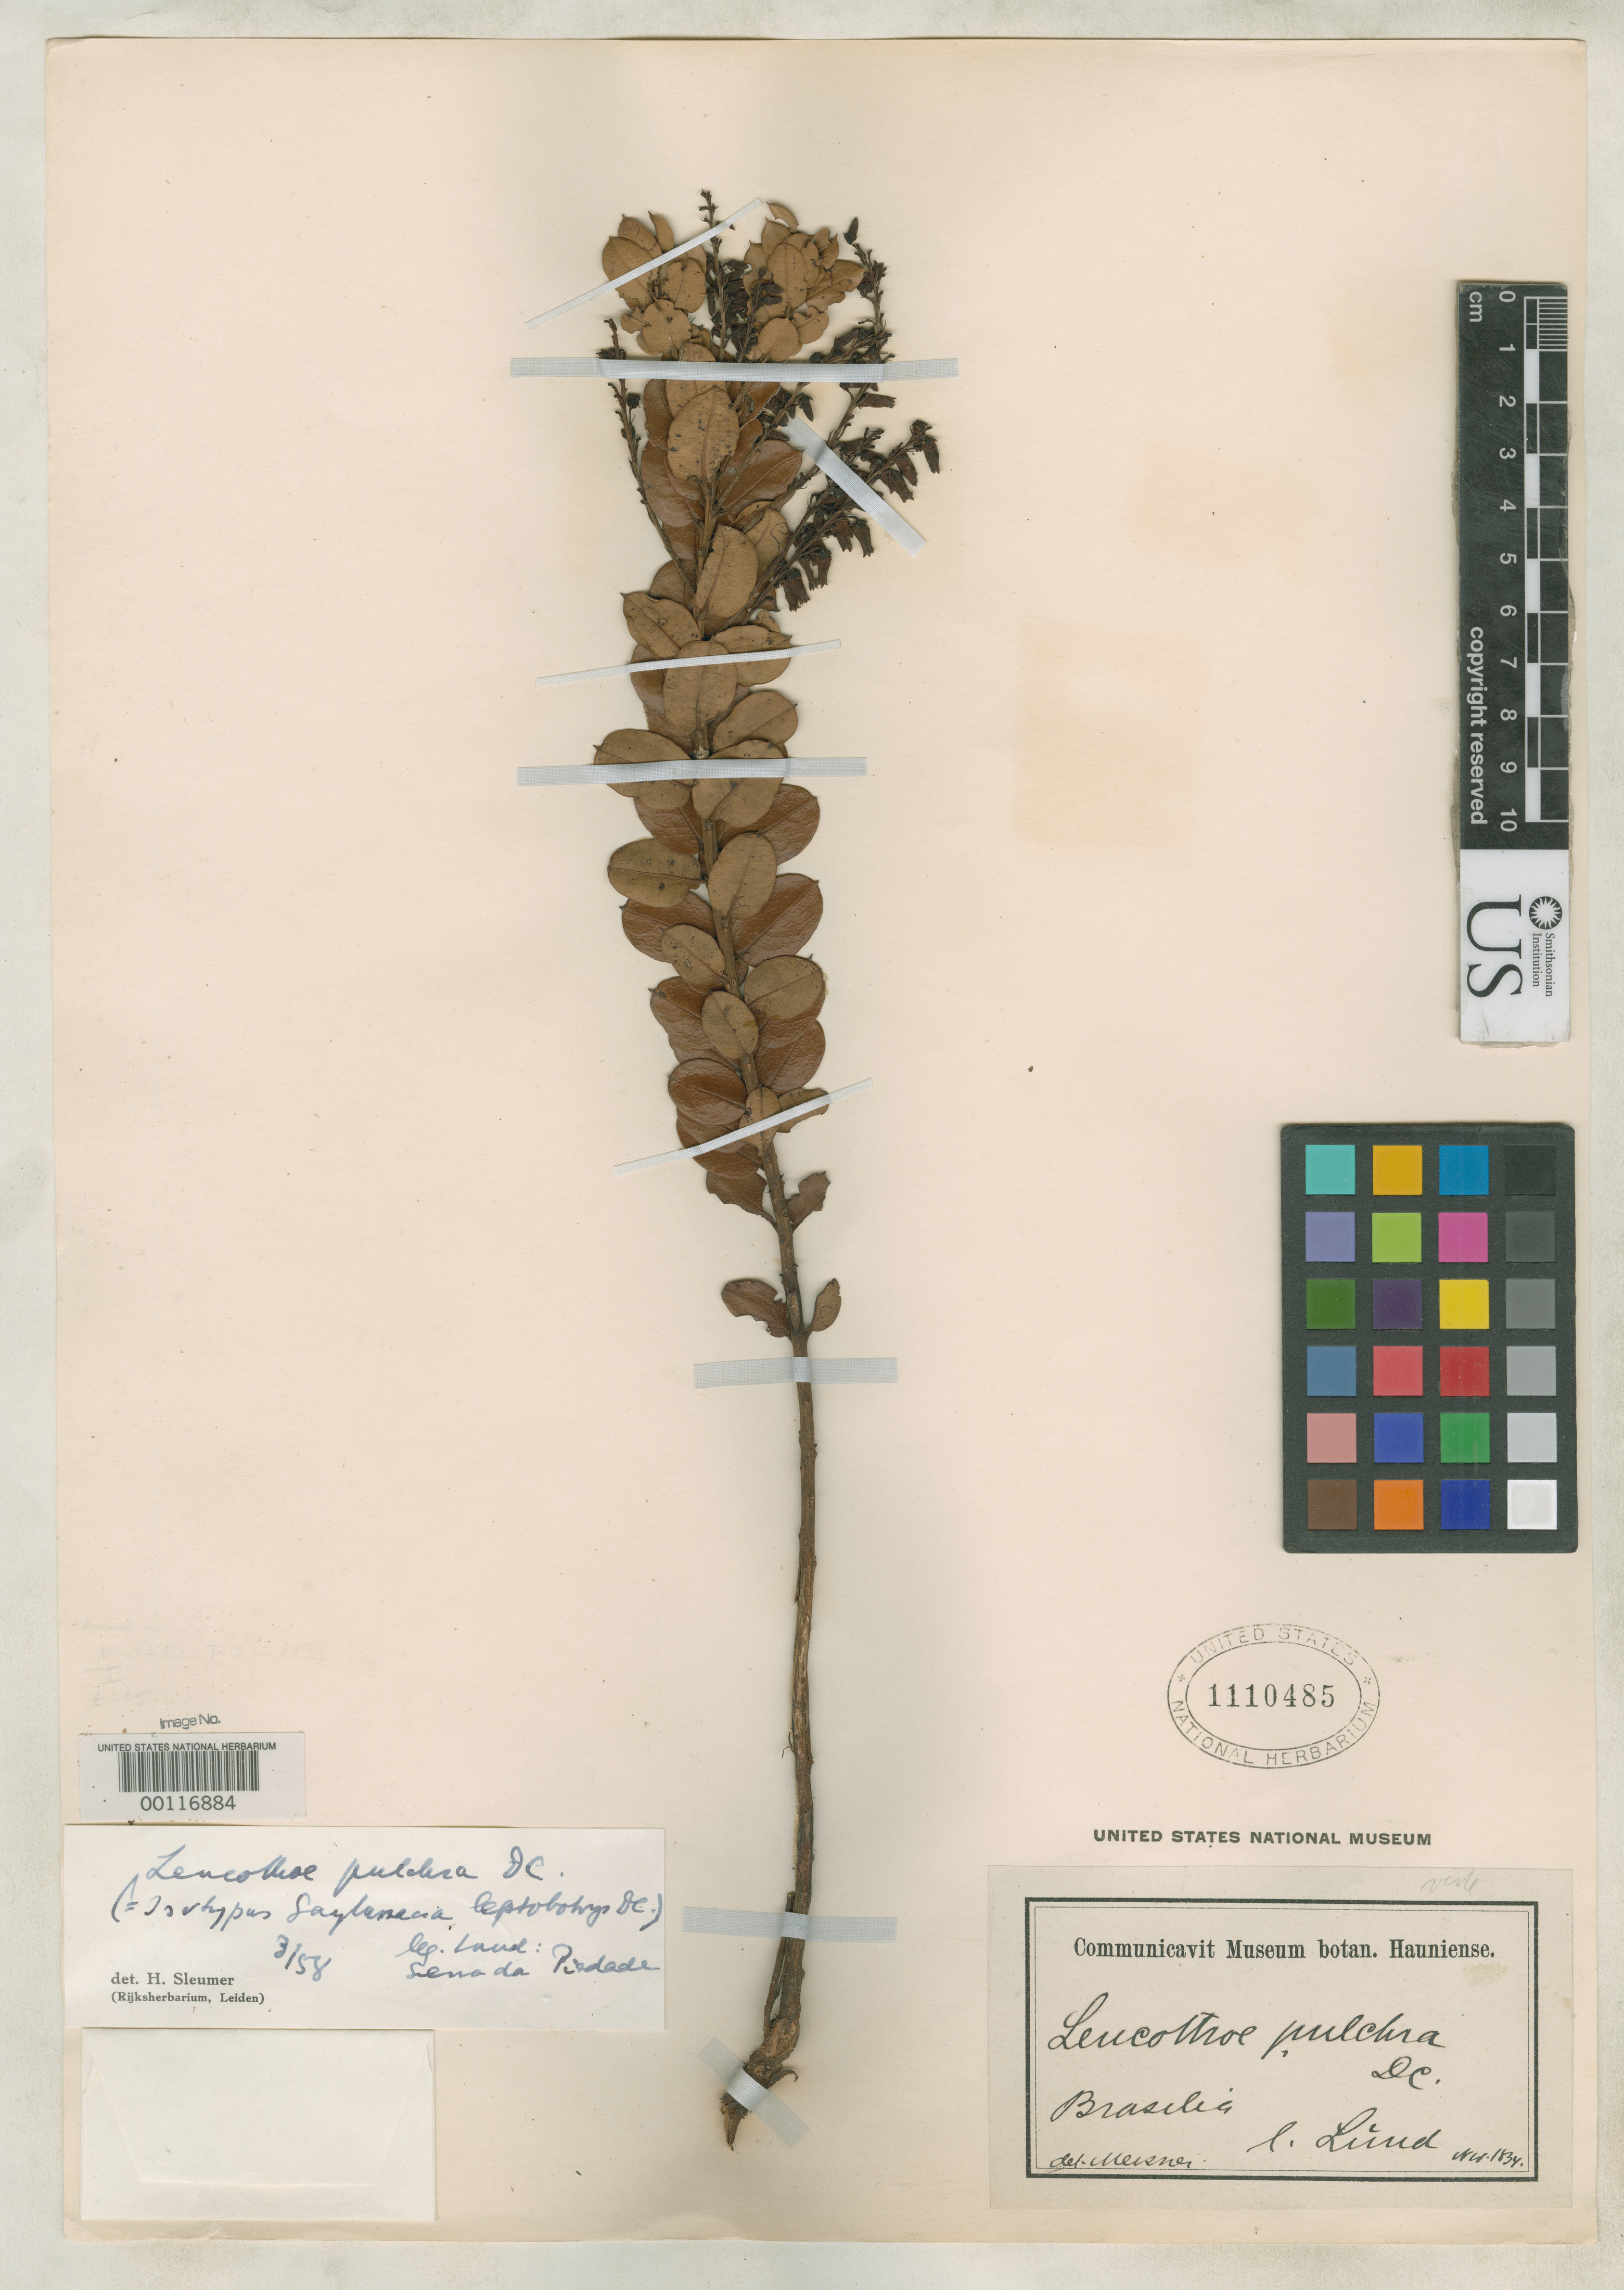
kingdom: Plantae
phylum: Tracheophyta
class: Magnoliopsida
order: Ericales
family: Ericaceae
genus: Gaylussacia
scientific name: Gaylussacia leptobotrys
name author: Dunal in DC.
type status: Isotype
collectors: N. Lund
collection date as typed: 1834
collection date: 1834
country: Brazil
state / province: Minas Gerais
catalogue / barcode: US 1110485